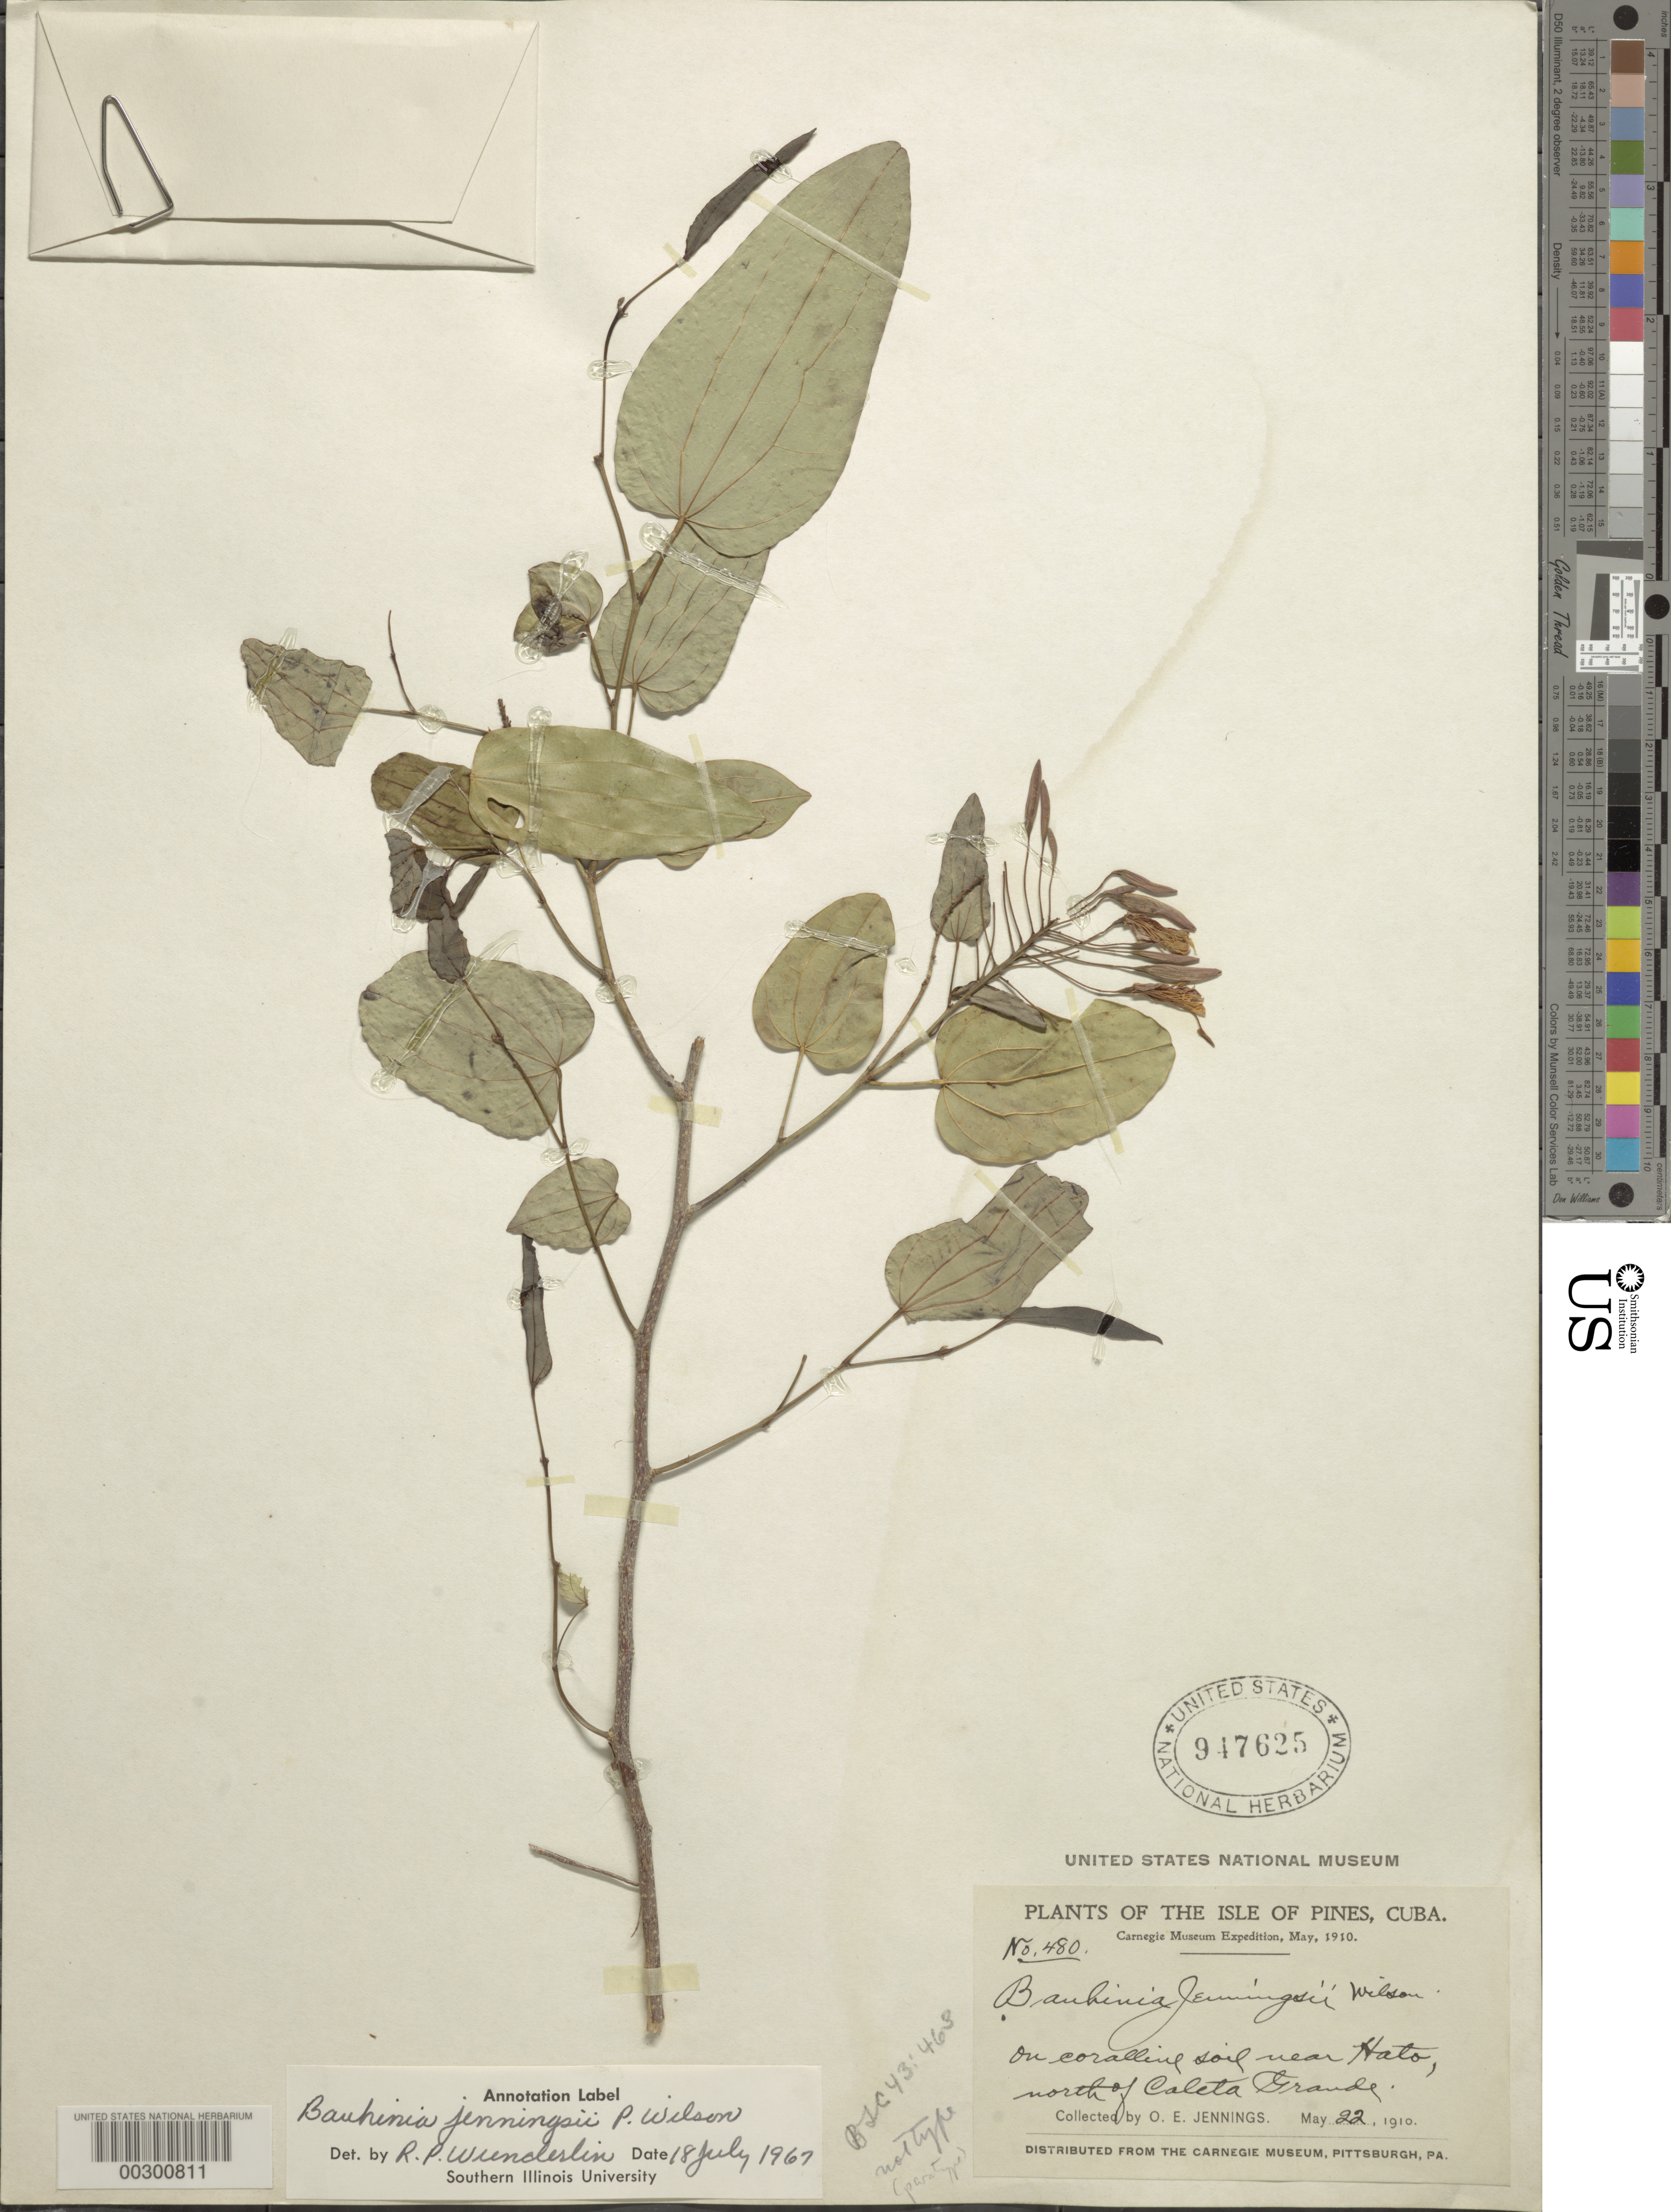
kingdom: Plantae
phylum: Tracheophyta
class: Magnoliopsida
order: Fabales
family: Fabaceae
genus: Bauhinia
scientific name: Bauhinia jenningsii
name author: Paul G. Wilson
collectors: O. E. Jennings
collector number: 480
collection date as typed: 22 May 1910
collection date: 1910-05-22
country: Cuba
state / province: Isla de La Juventud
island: Isla de La Juventud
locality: Near hato, n of caleta grande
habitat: On coralline soil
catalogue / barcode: US 947625